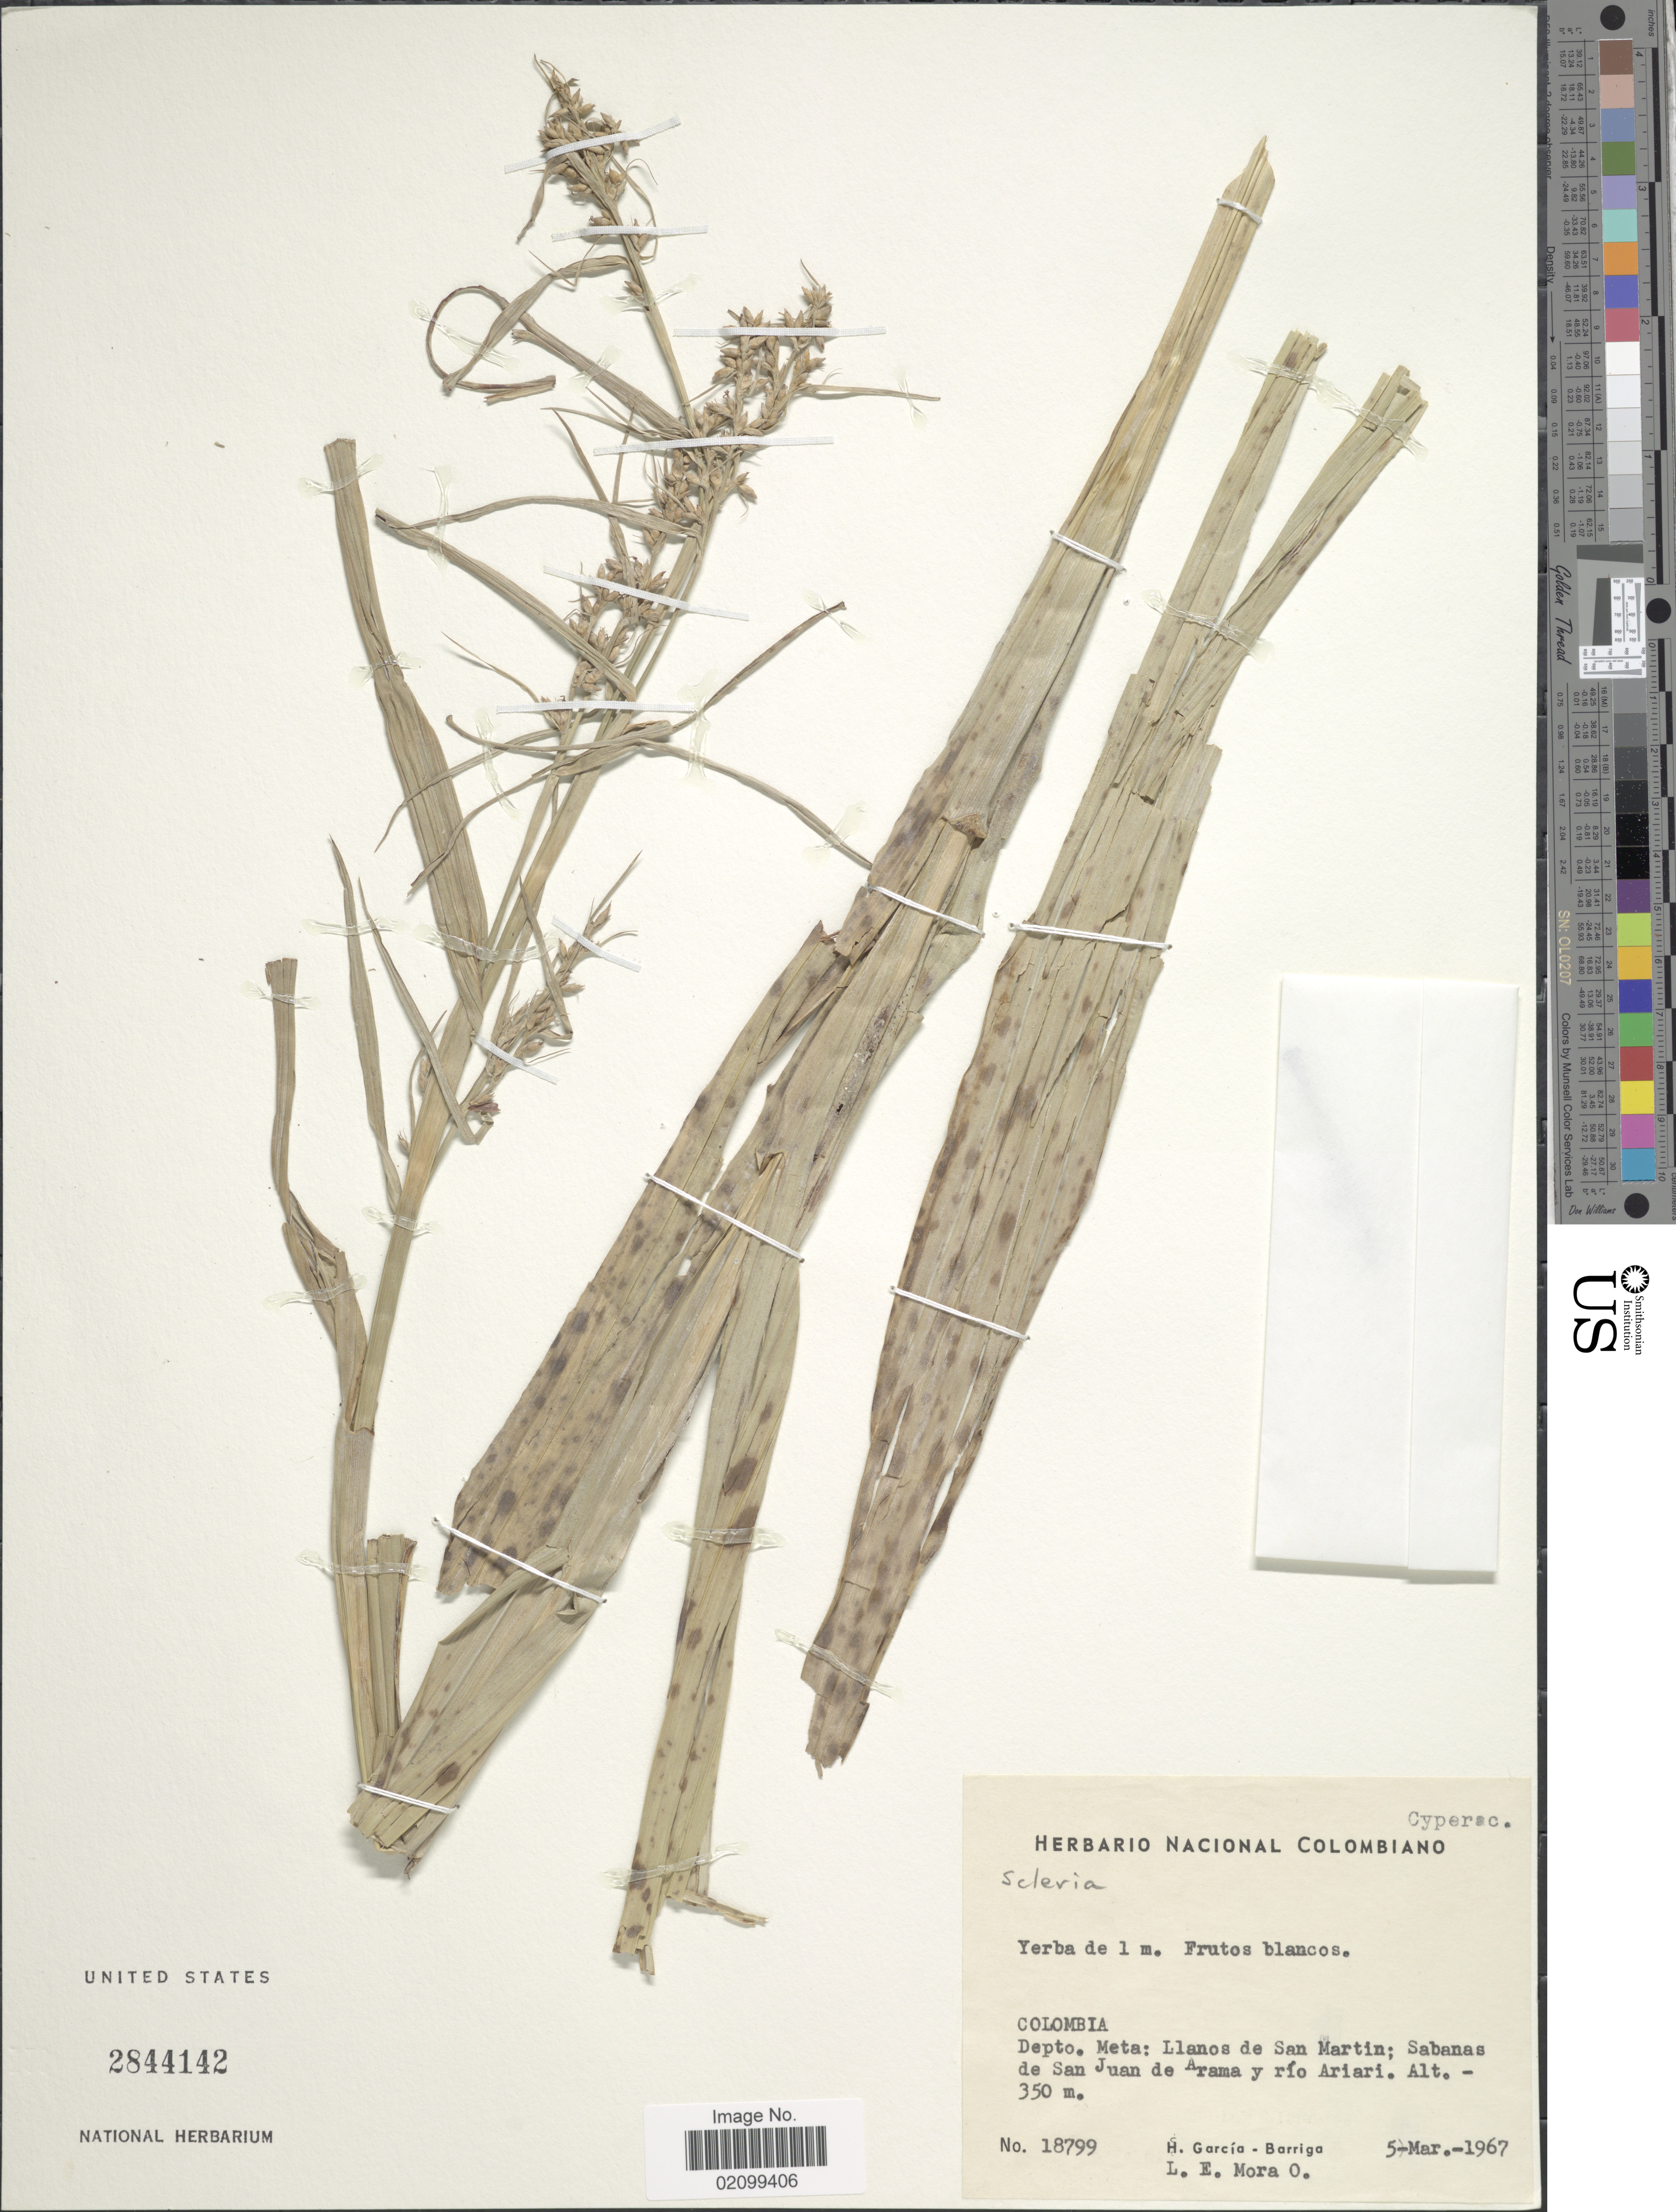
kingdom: Plantae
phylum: Tracheophyta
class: Liliopsida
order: Poales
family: Cyperaceae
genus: Scleria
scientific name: Scleria sp.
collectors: H. García Barriga & L. E. Mora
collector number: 18799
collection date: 1967-03-05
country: Colombia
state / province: Meta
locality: Depto. Meta: Llanos de San Martin; Sabanas de San Juan de Arama y rio Ariari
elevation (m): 350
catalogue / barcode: US 2844142